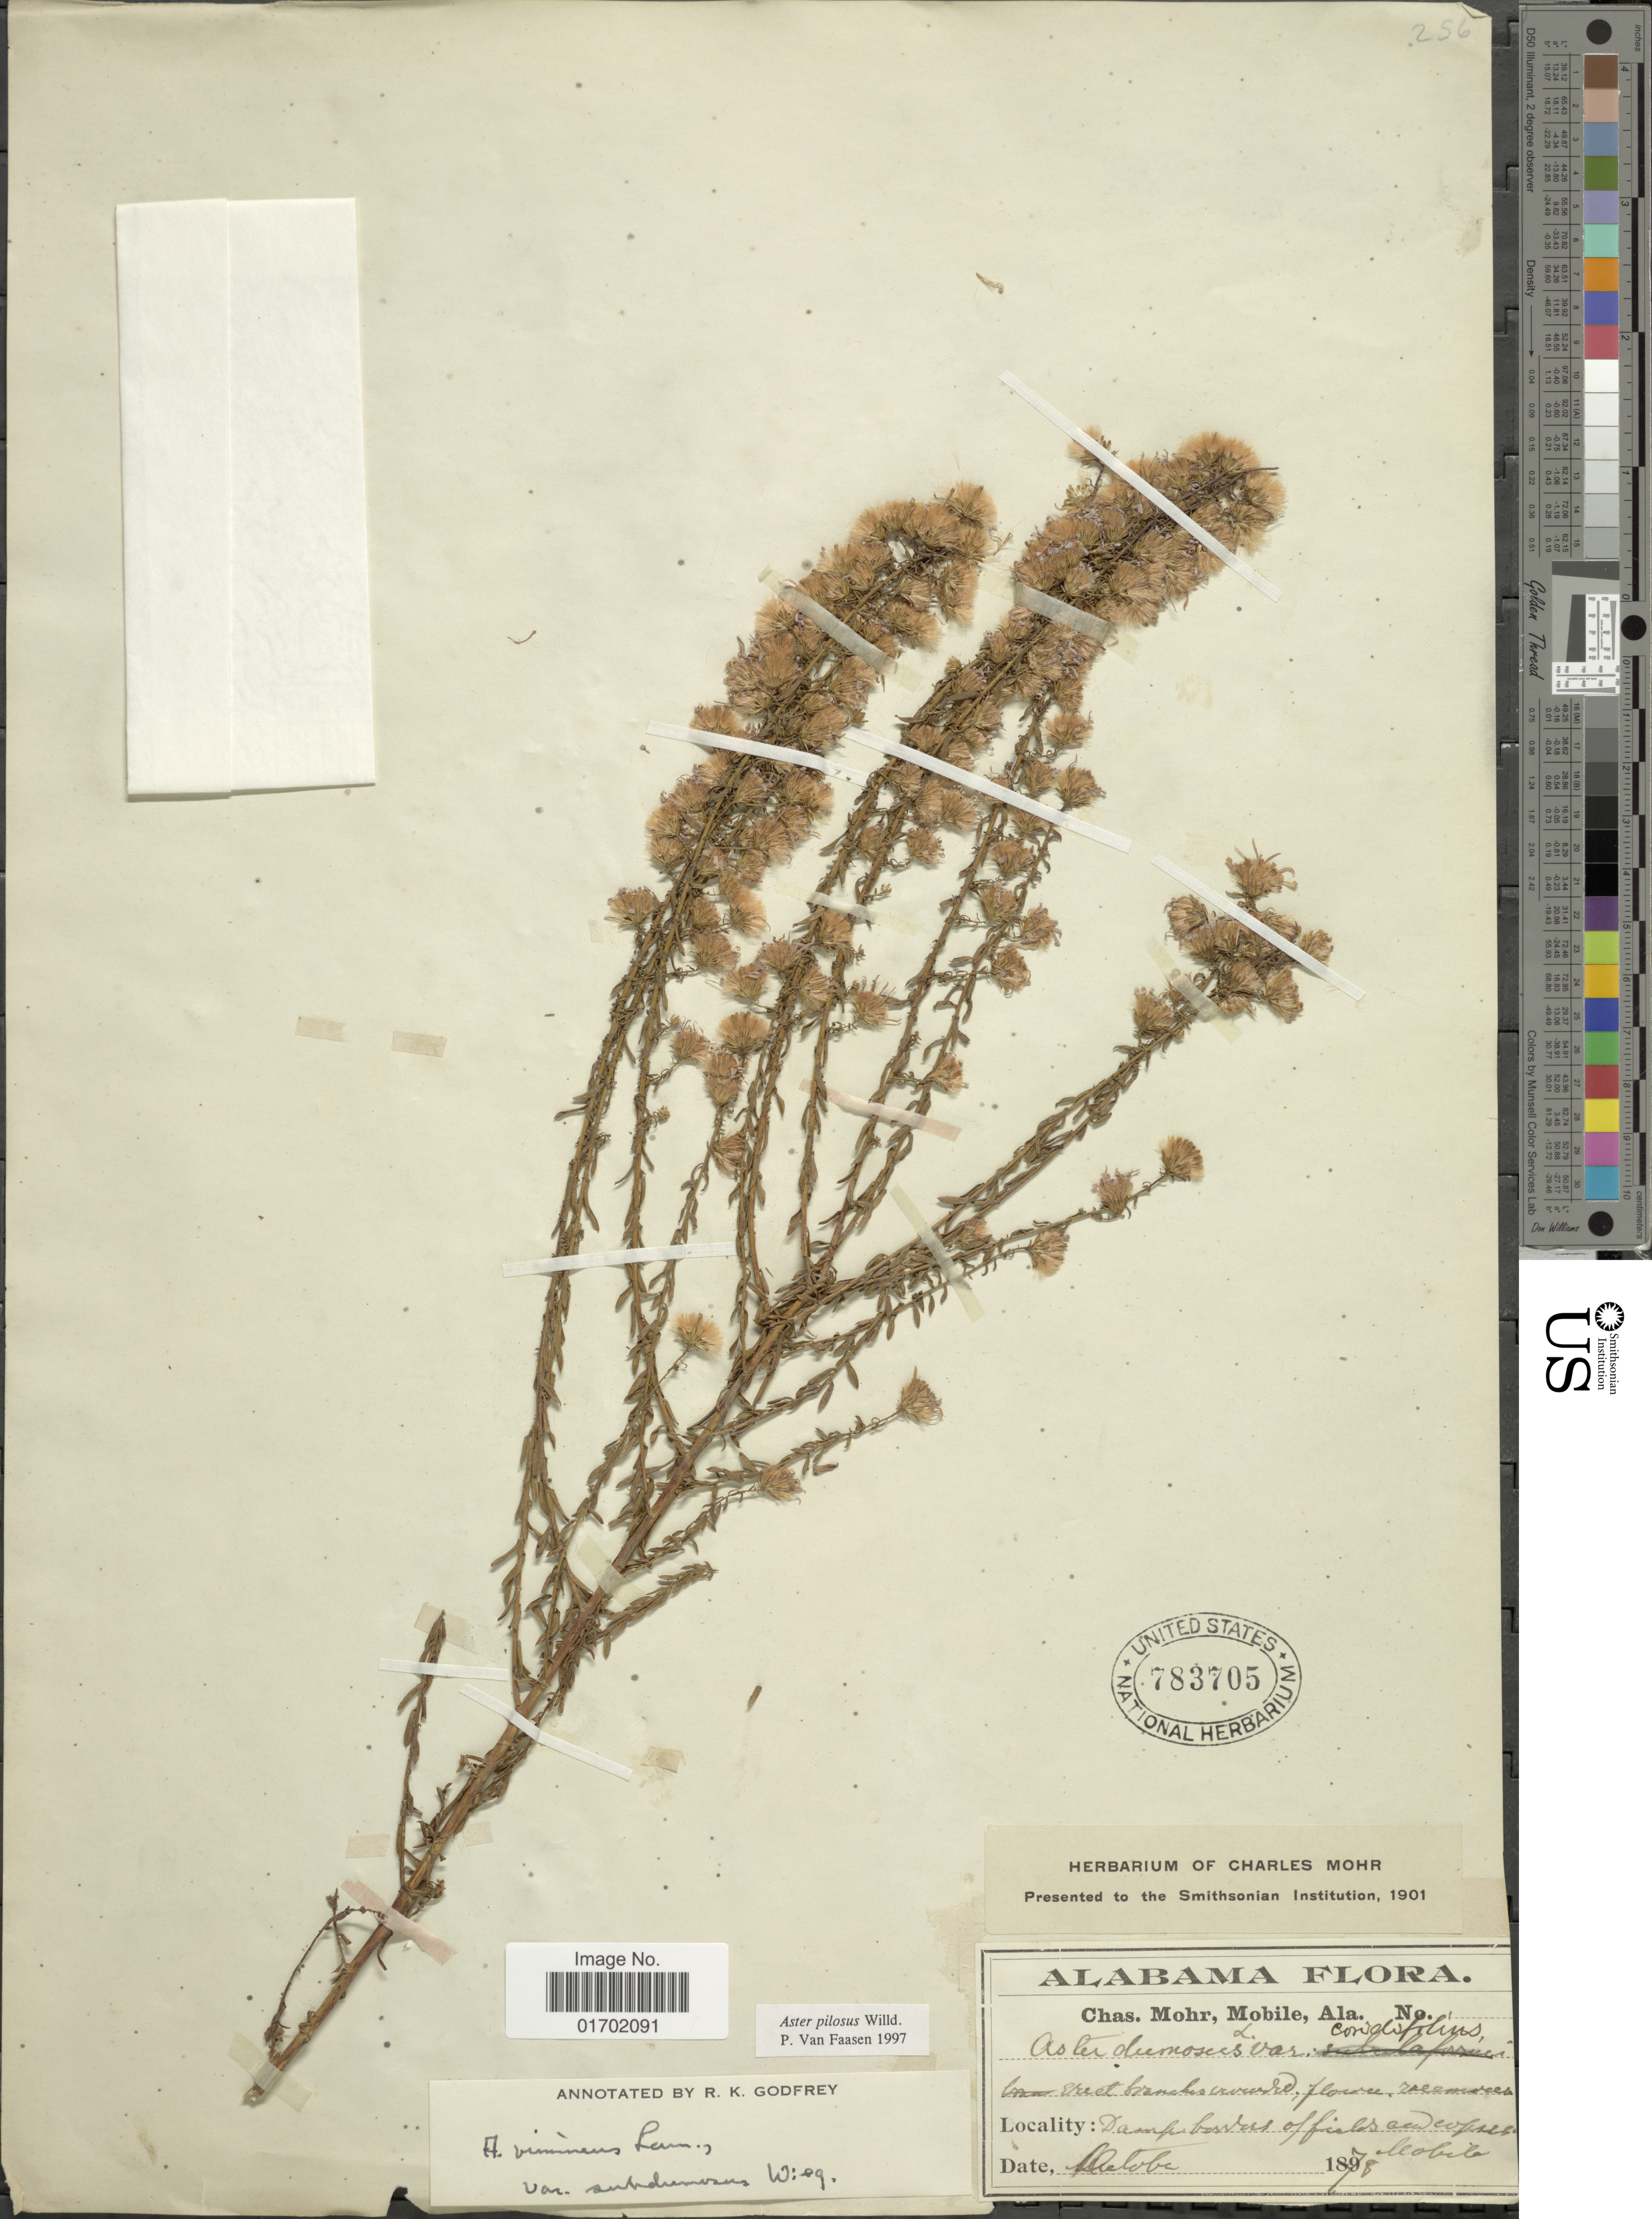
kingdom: Plantae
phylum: Tracheophyta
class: Magnoliopsida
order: Asterales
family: Asteraceae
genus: Symphyotrichum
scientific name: Symphyotrichum pilosum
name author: (Willd.) G.L. Nesom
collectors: Mohr, C. T. (herbarium)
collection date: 1878-10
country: United States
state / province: Alabama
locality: Mobile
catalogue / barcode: US 783705